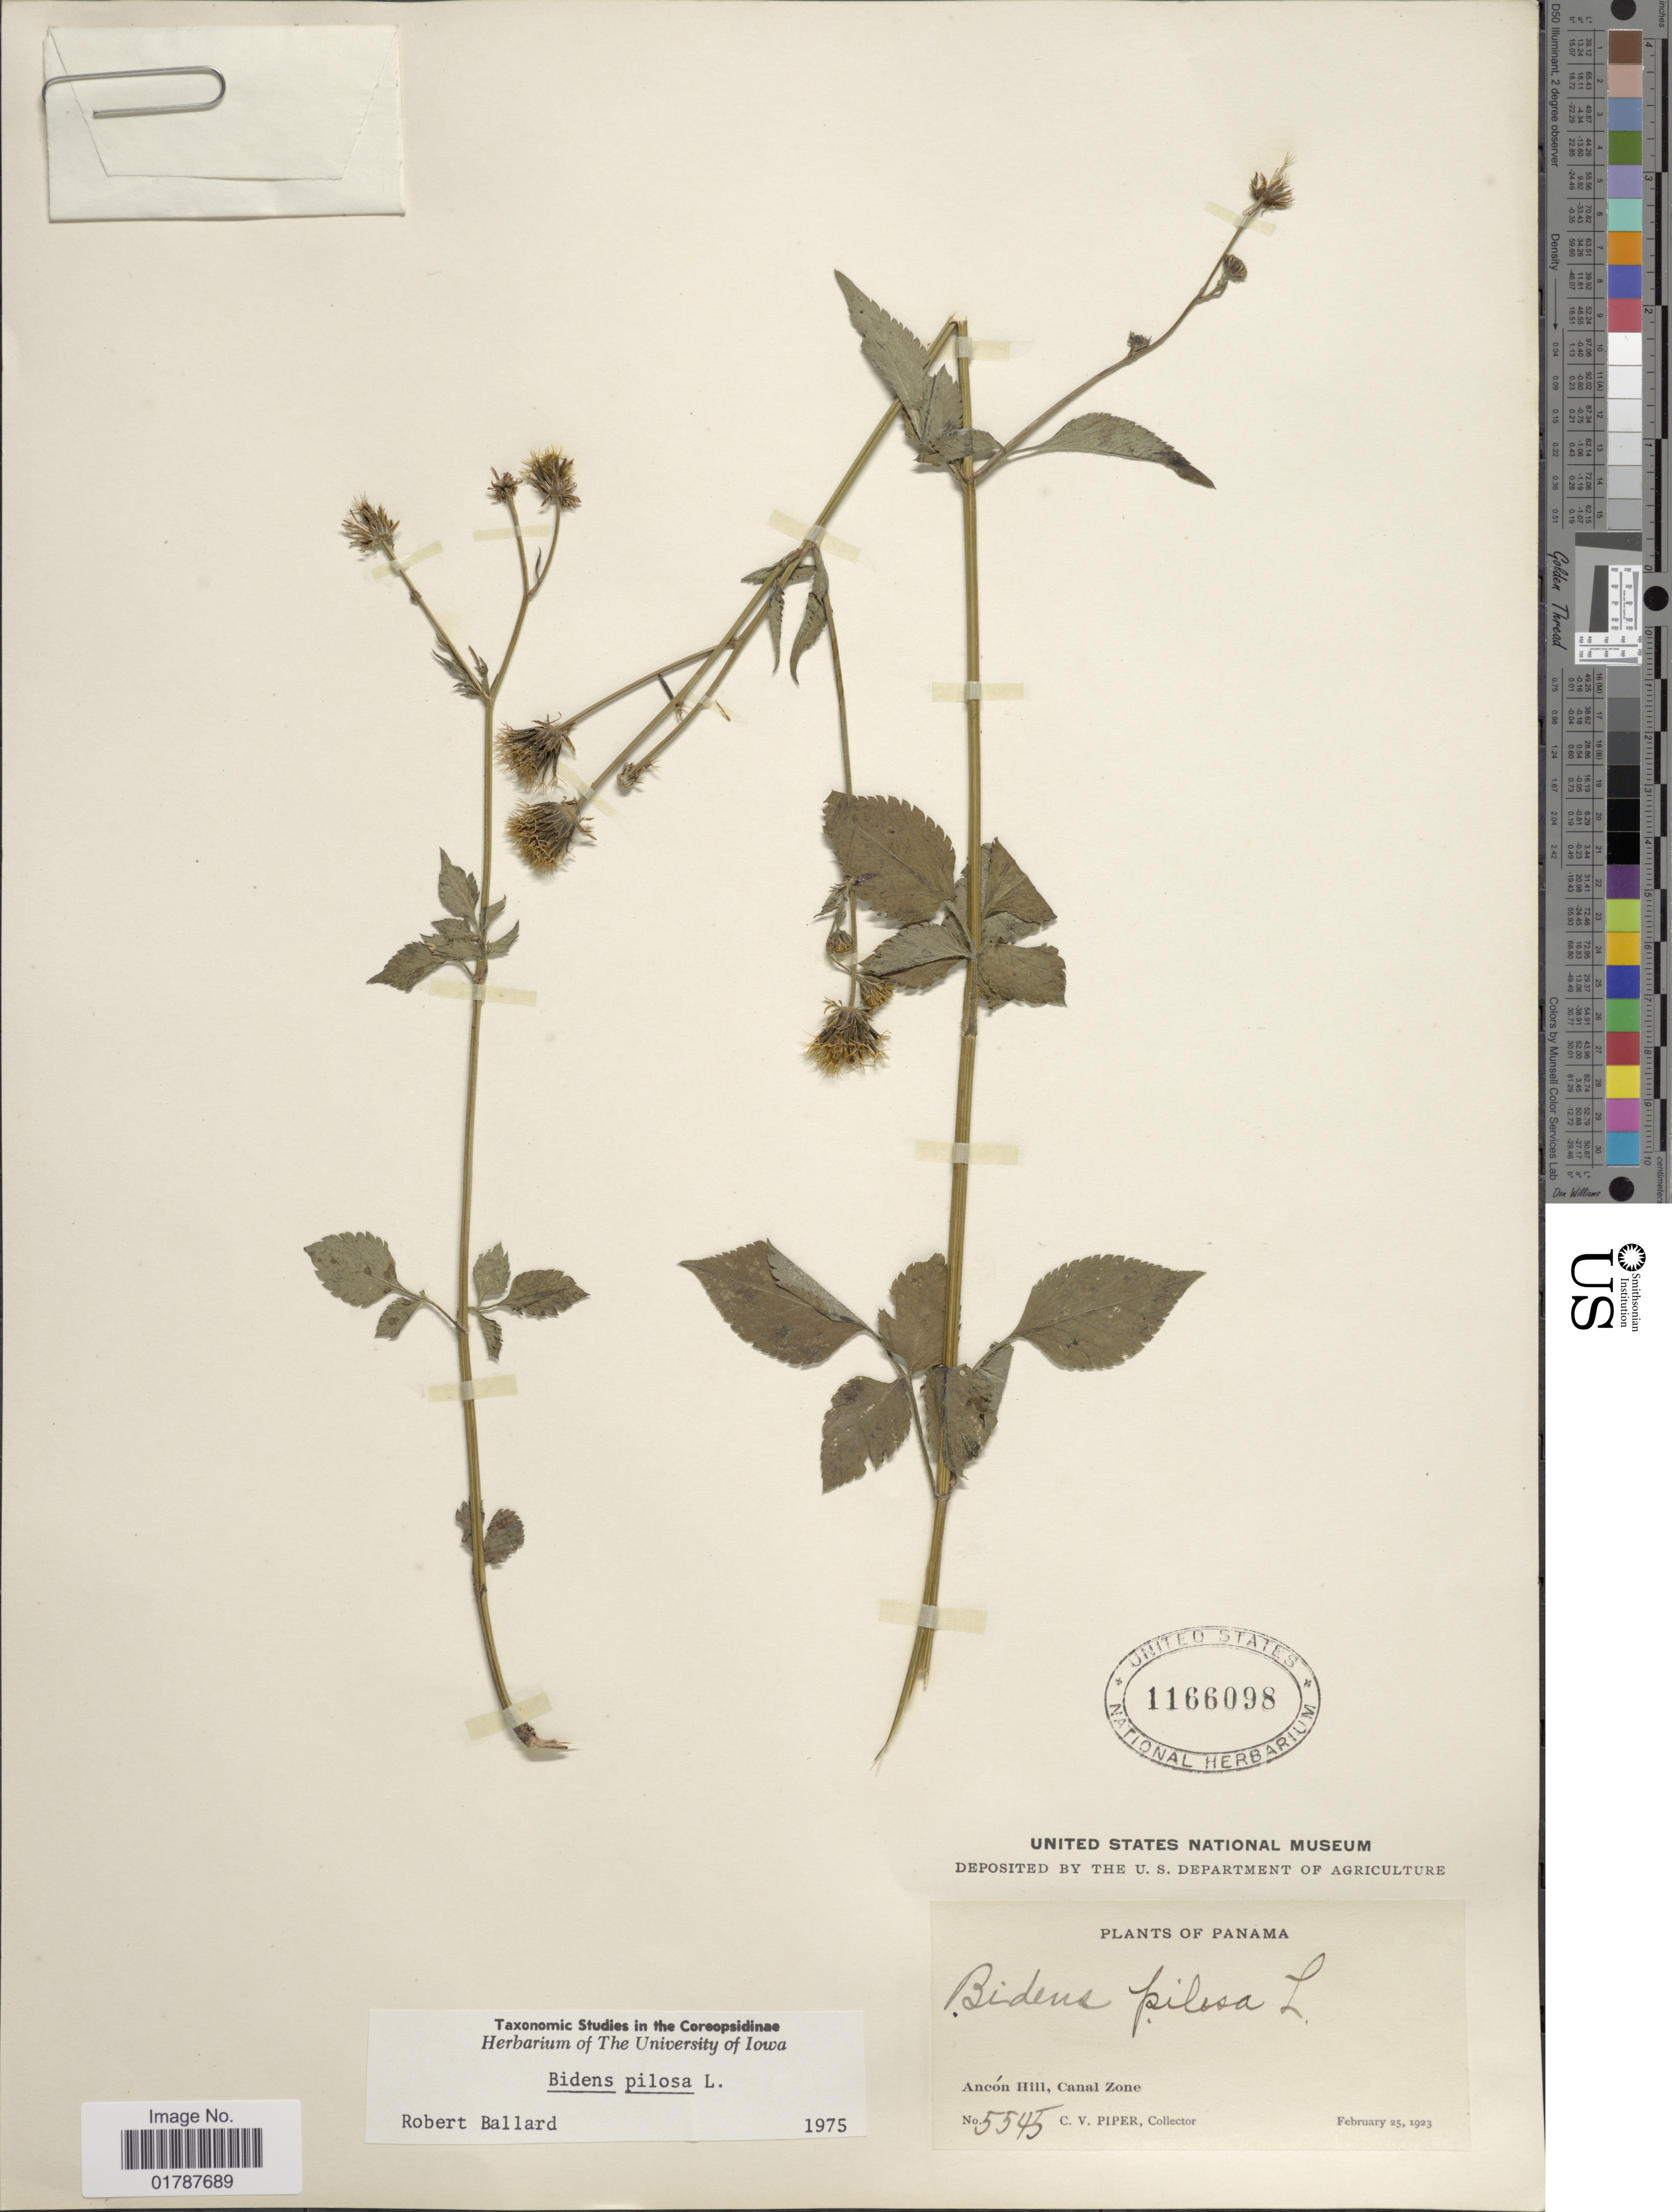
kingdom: Plantae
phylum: Tracheophyta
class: Magnoliopsida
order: Asterales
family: Asteraceae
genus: Bidens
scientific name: Bidens pilosa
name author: L.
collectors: C. V. Piper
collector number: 5545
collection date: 1923-02-25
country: Panama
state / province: Colón / Panamá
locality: Ancon Hill, Canal Zone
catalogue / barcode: US 1166098